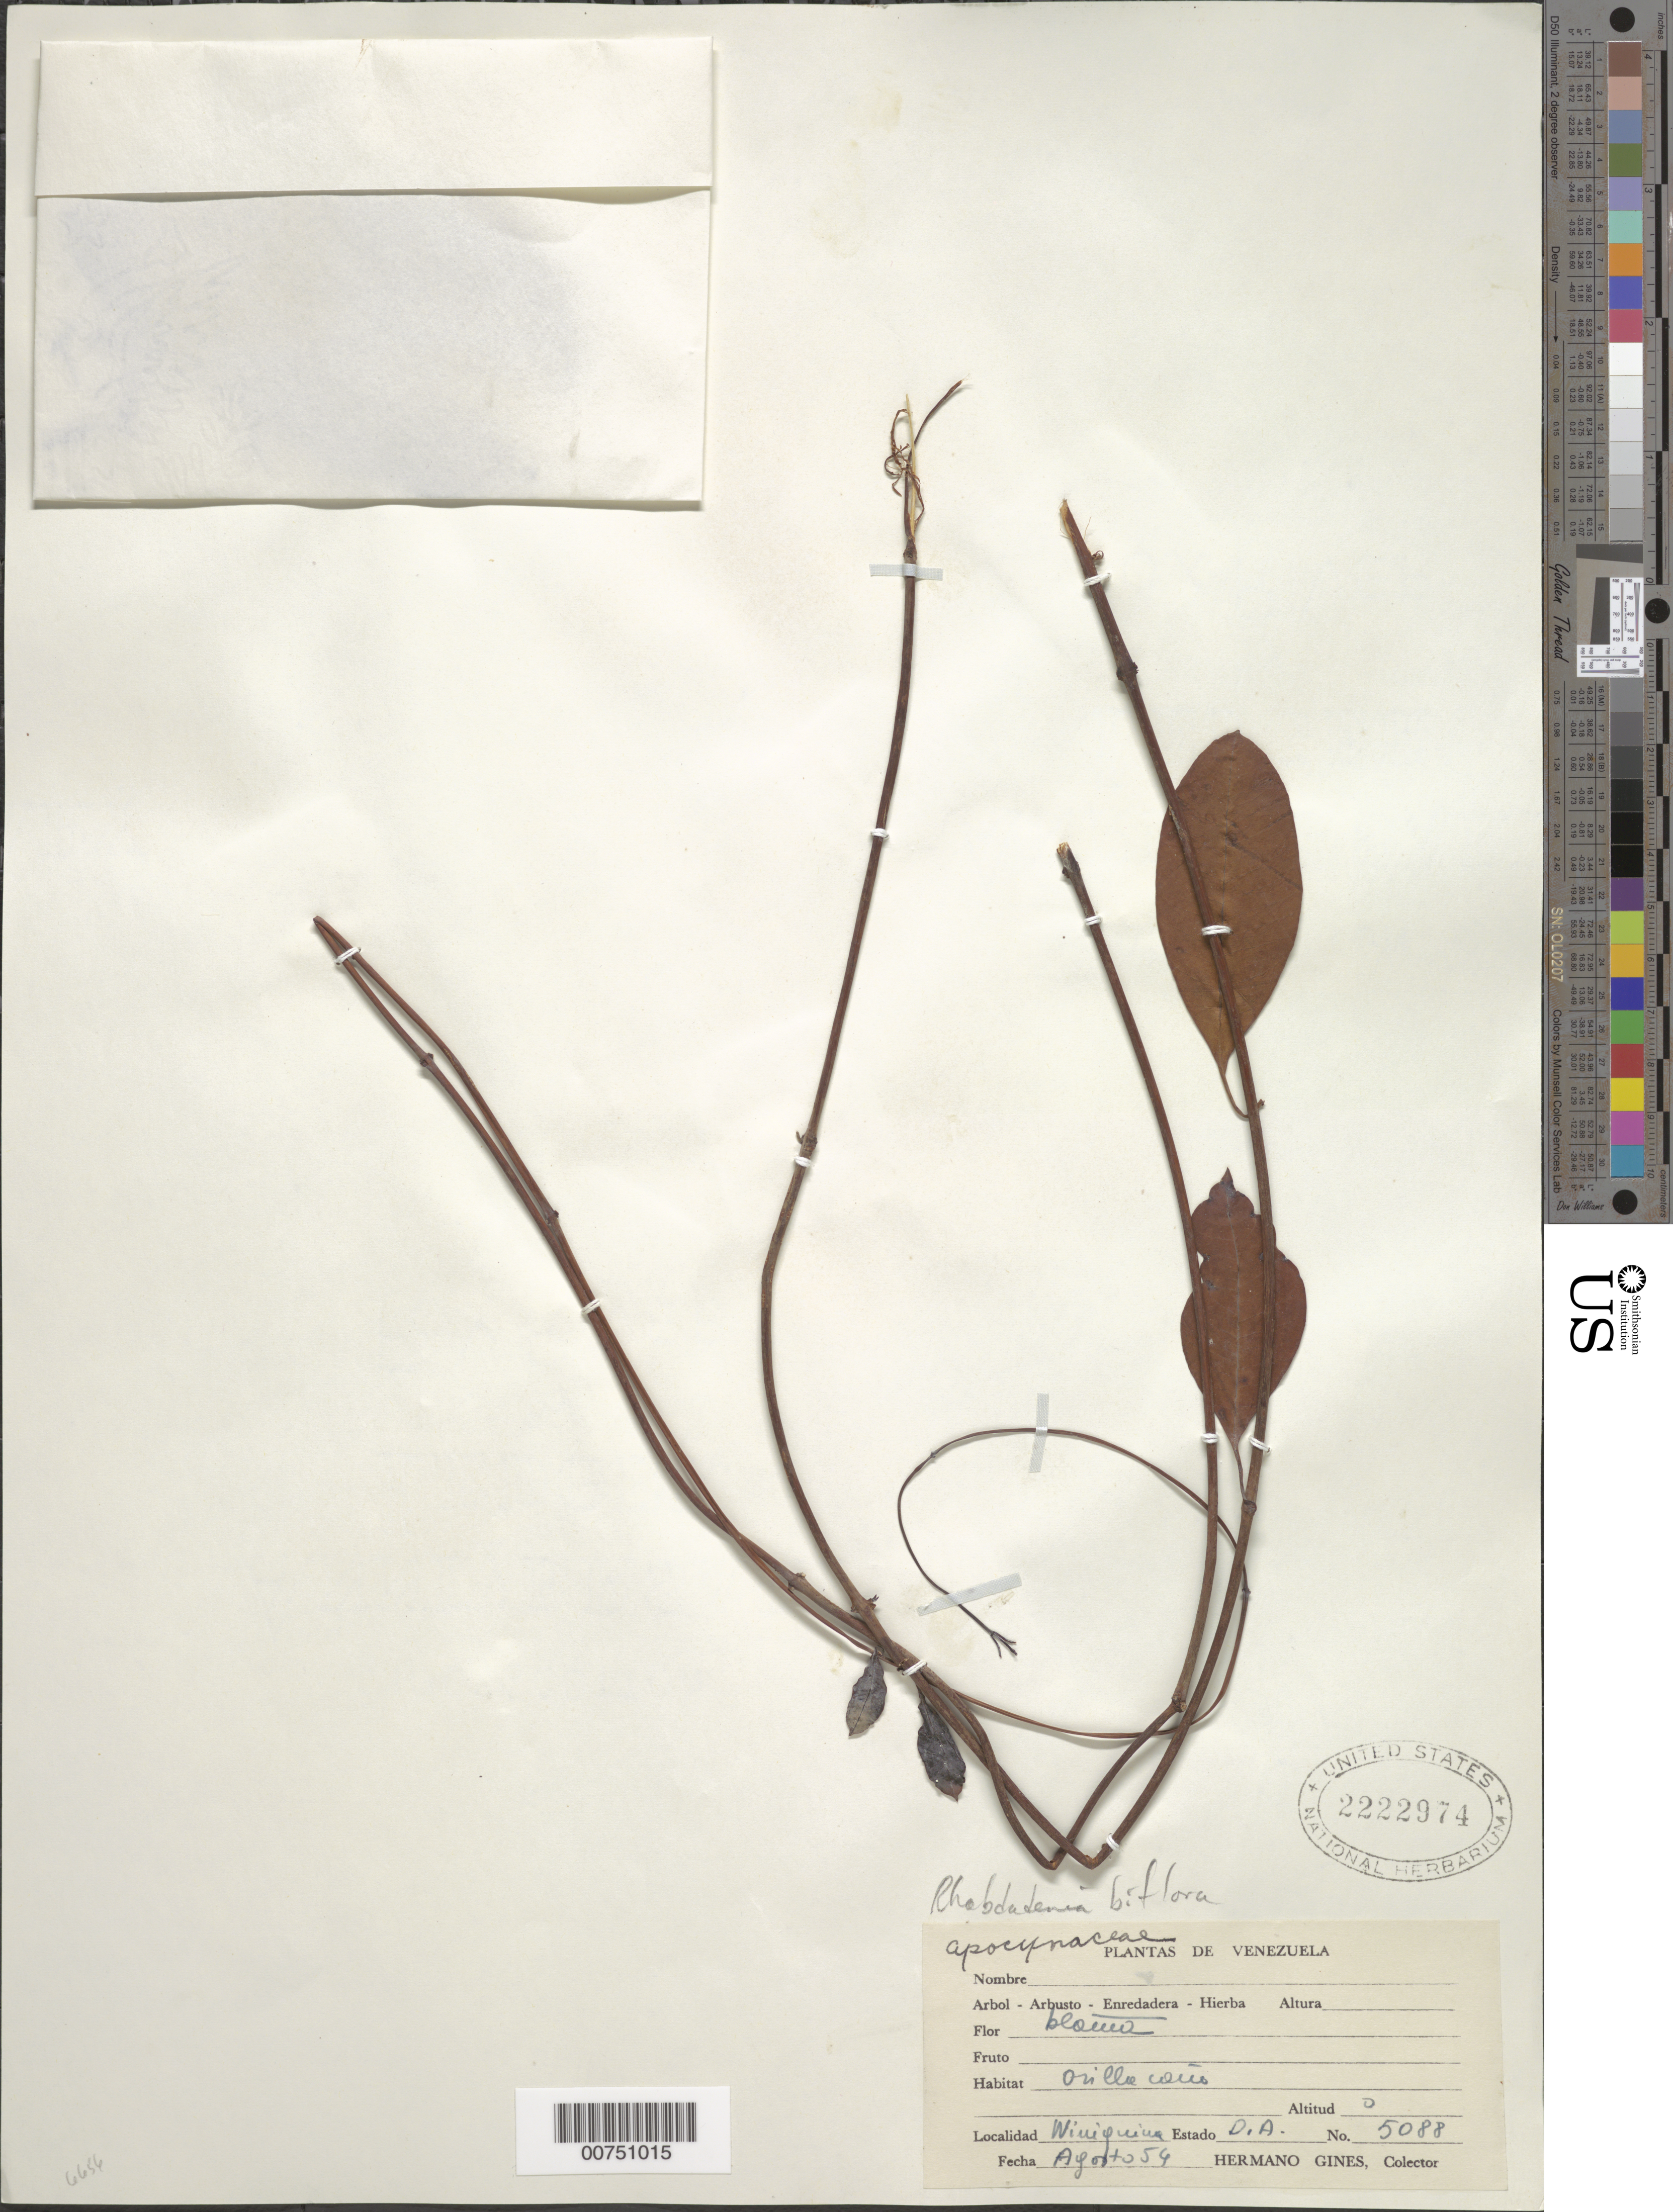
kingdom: Plantae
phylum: Tracheophyta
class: Magnoliopsida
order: Gentianales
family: Apocynaceae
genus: Rhabdadenia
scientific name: Rhabdadenia biflora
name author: (Jacq.) Müll. Arg.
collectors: H. Gines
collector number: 5088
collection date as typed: Aug-54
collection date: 1954-08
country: Venezuela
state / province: Delta Amacuro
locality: C. Wiuiquina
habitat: Orilla cano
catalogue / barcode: US 2222974